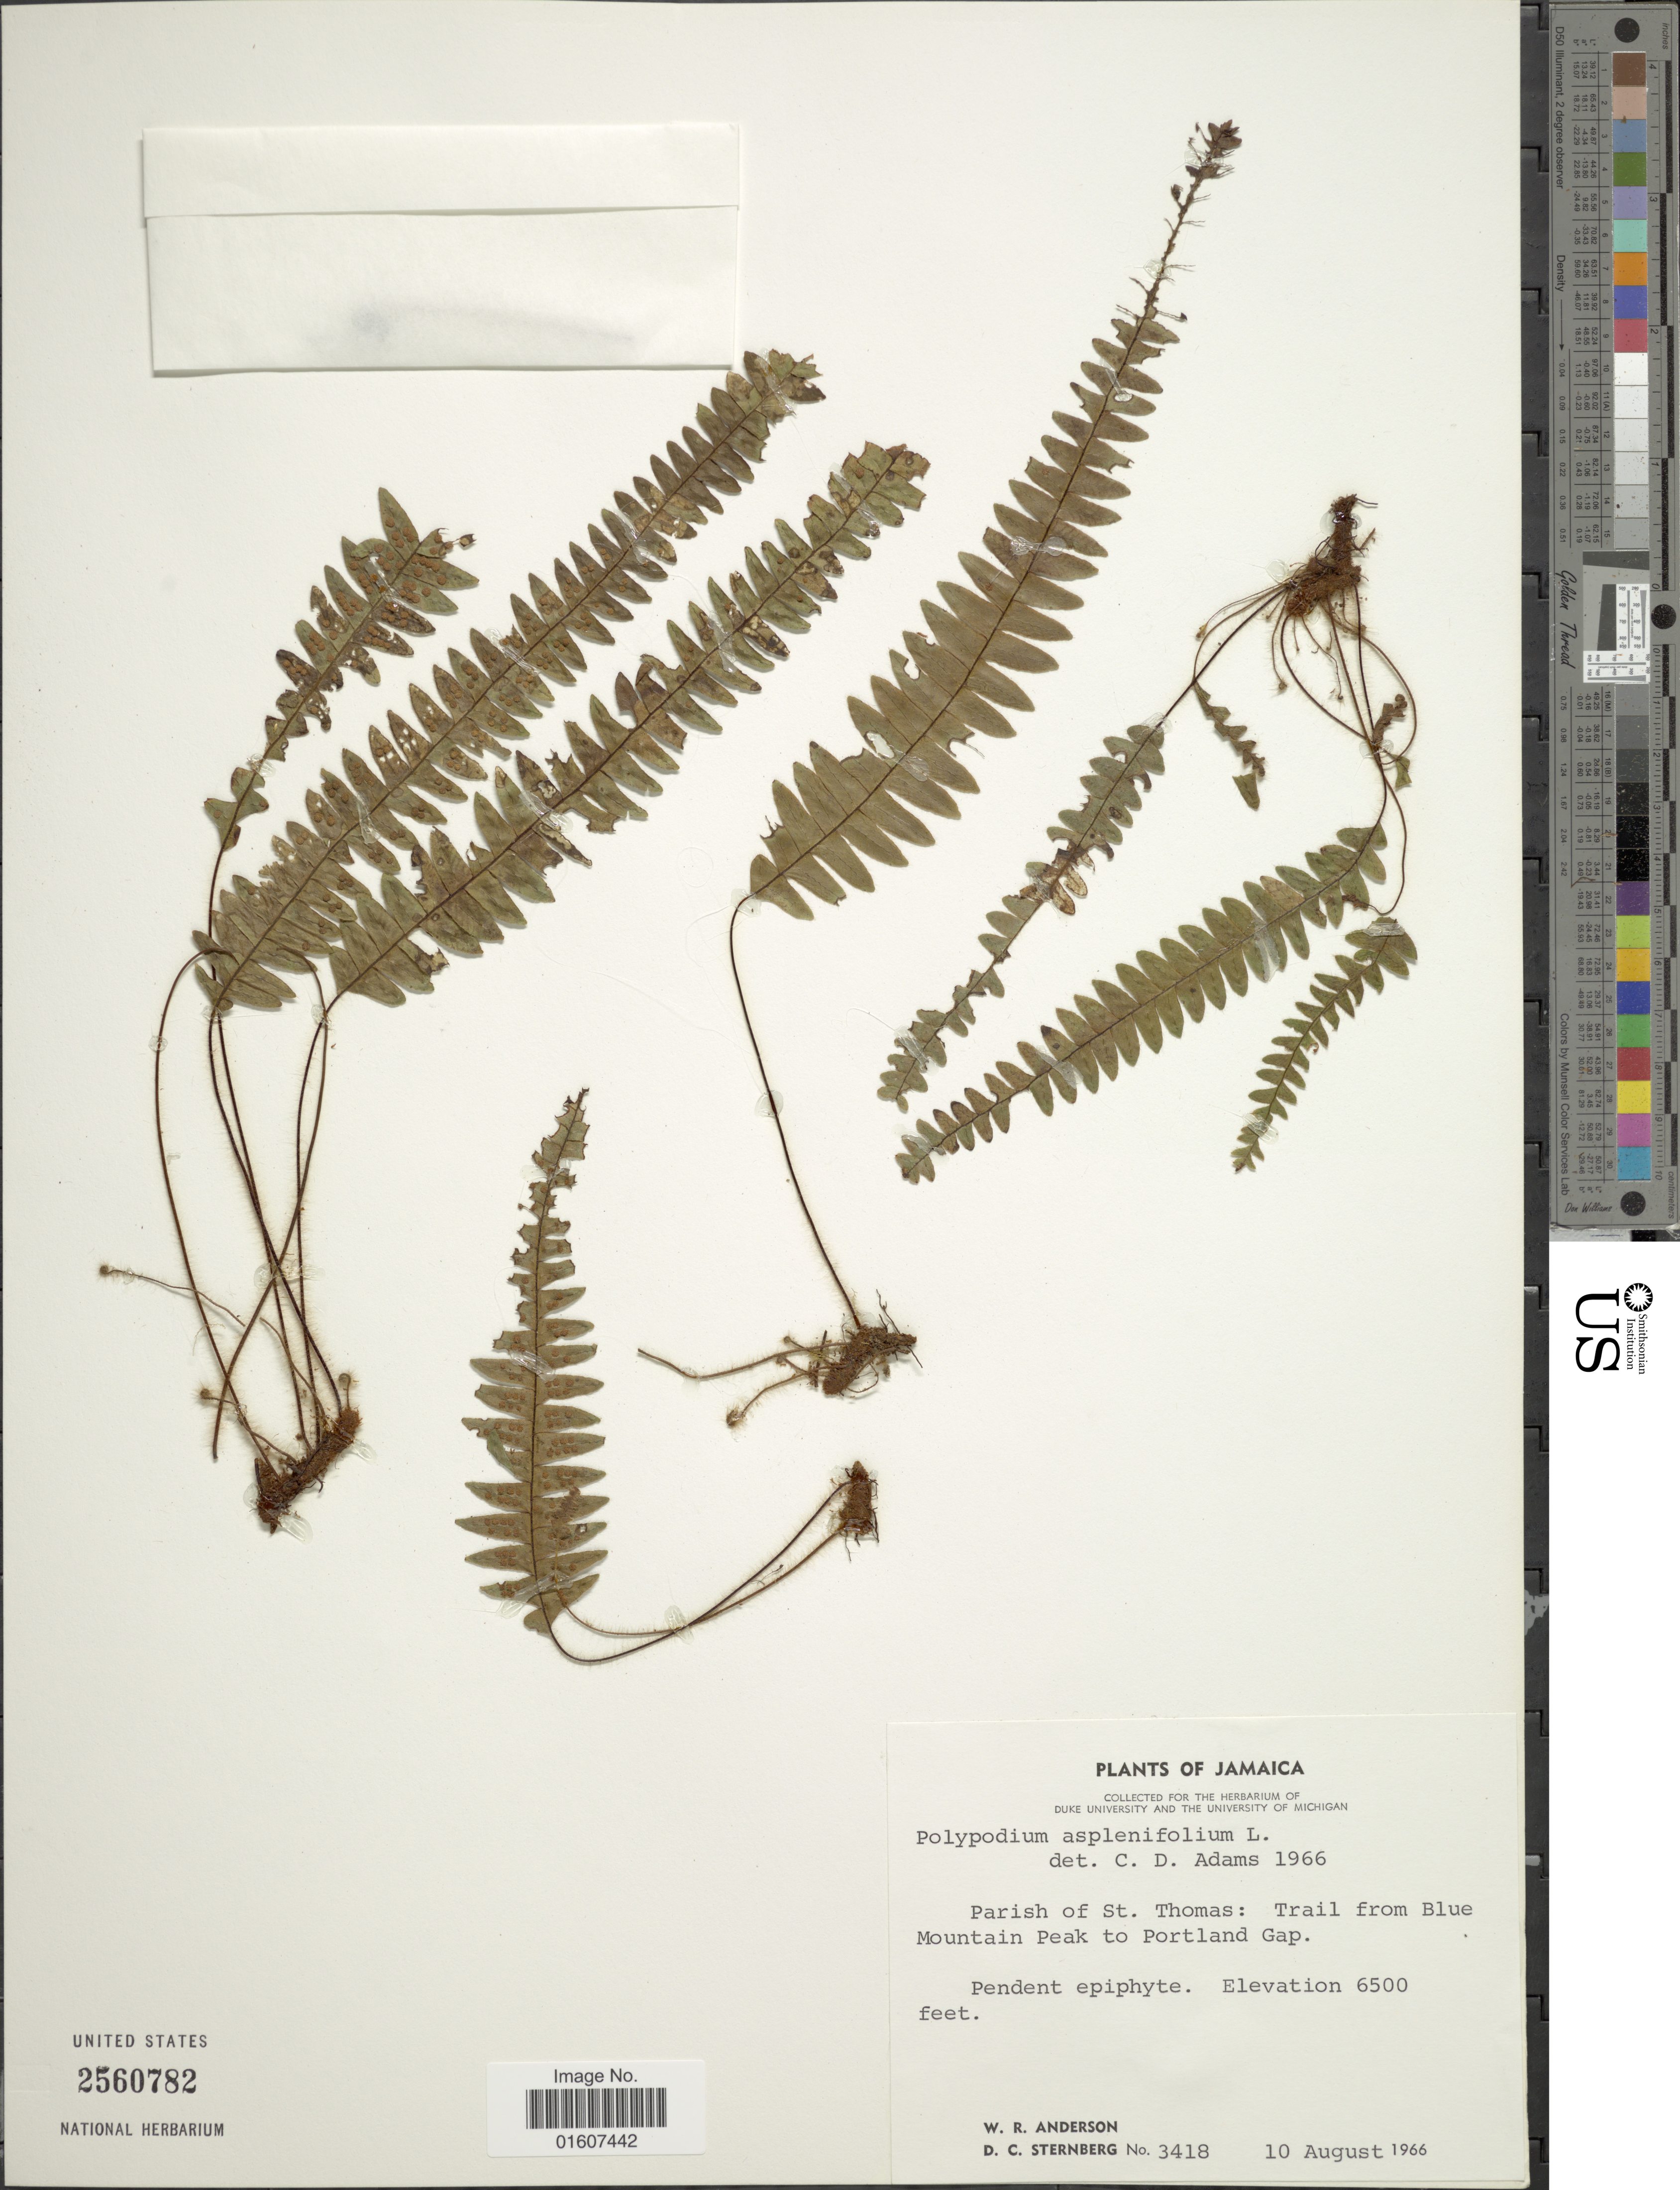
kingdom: Plantae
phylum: Tracheophyta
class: Polypodiopsida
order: Polypodiales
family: Polypodiaceae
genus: Terpsichore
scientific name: Terpsichore asplenifolia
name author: (L.) A.R. Sm.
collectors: W. Anderson & D. Sternberg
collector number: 3418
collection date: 1966-08-10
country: Jamaica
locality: Parish of St Thomas: Trail from Blue Mountain Peak to Portland Gap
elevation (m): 1981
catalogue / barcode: US 2560782